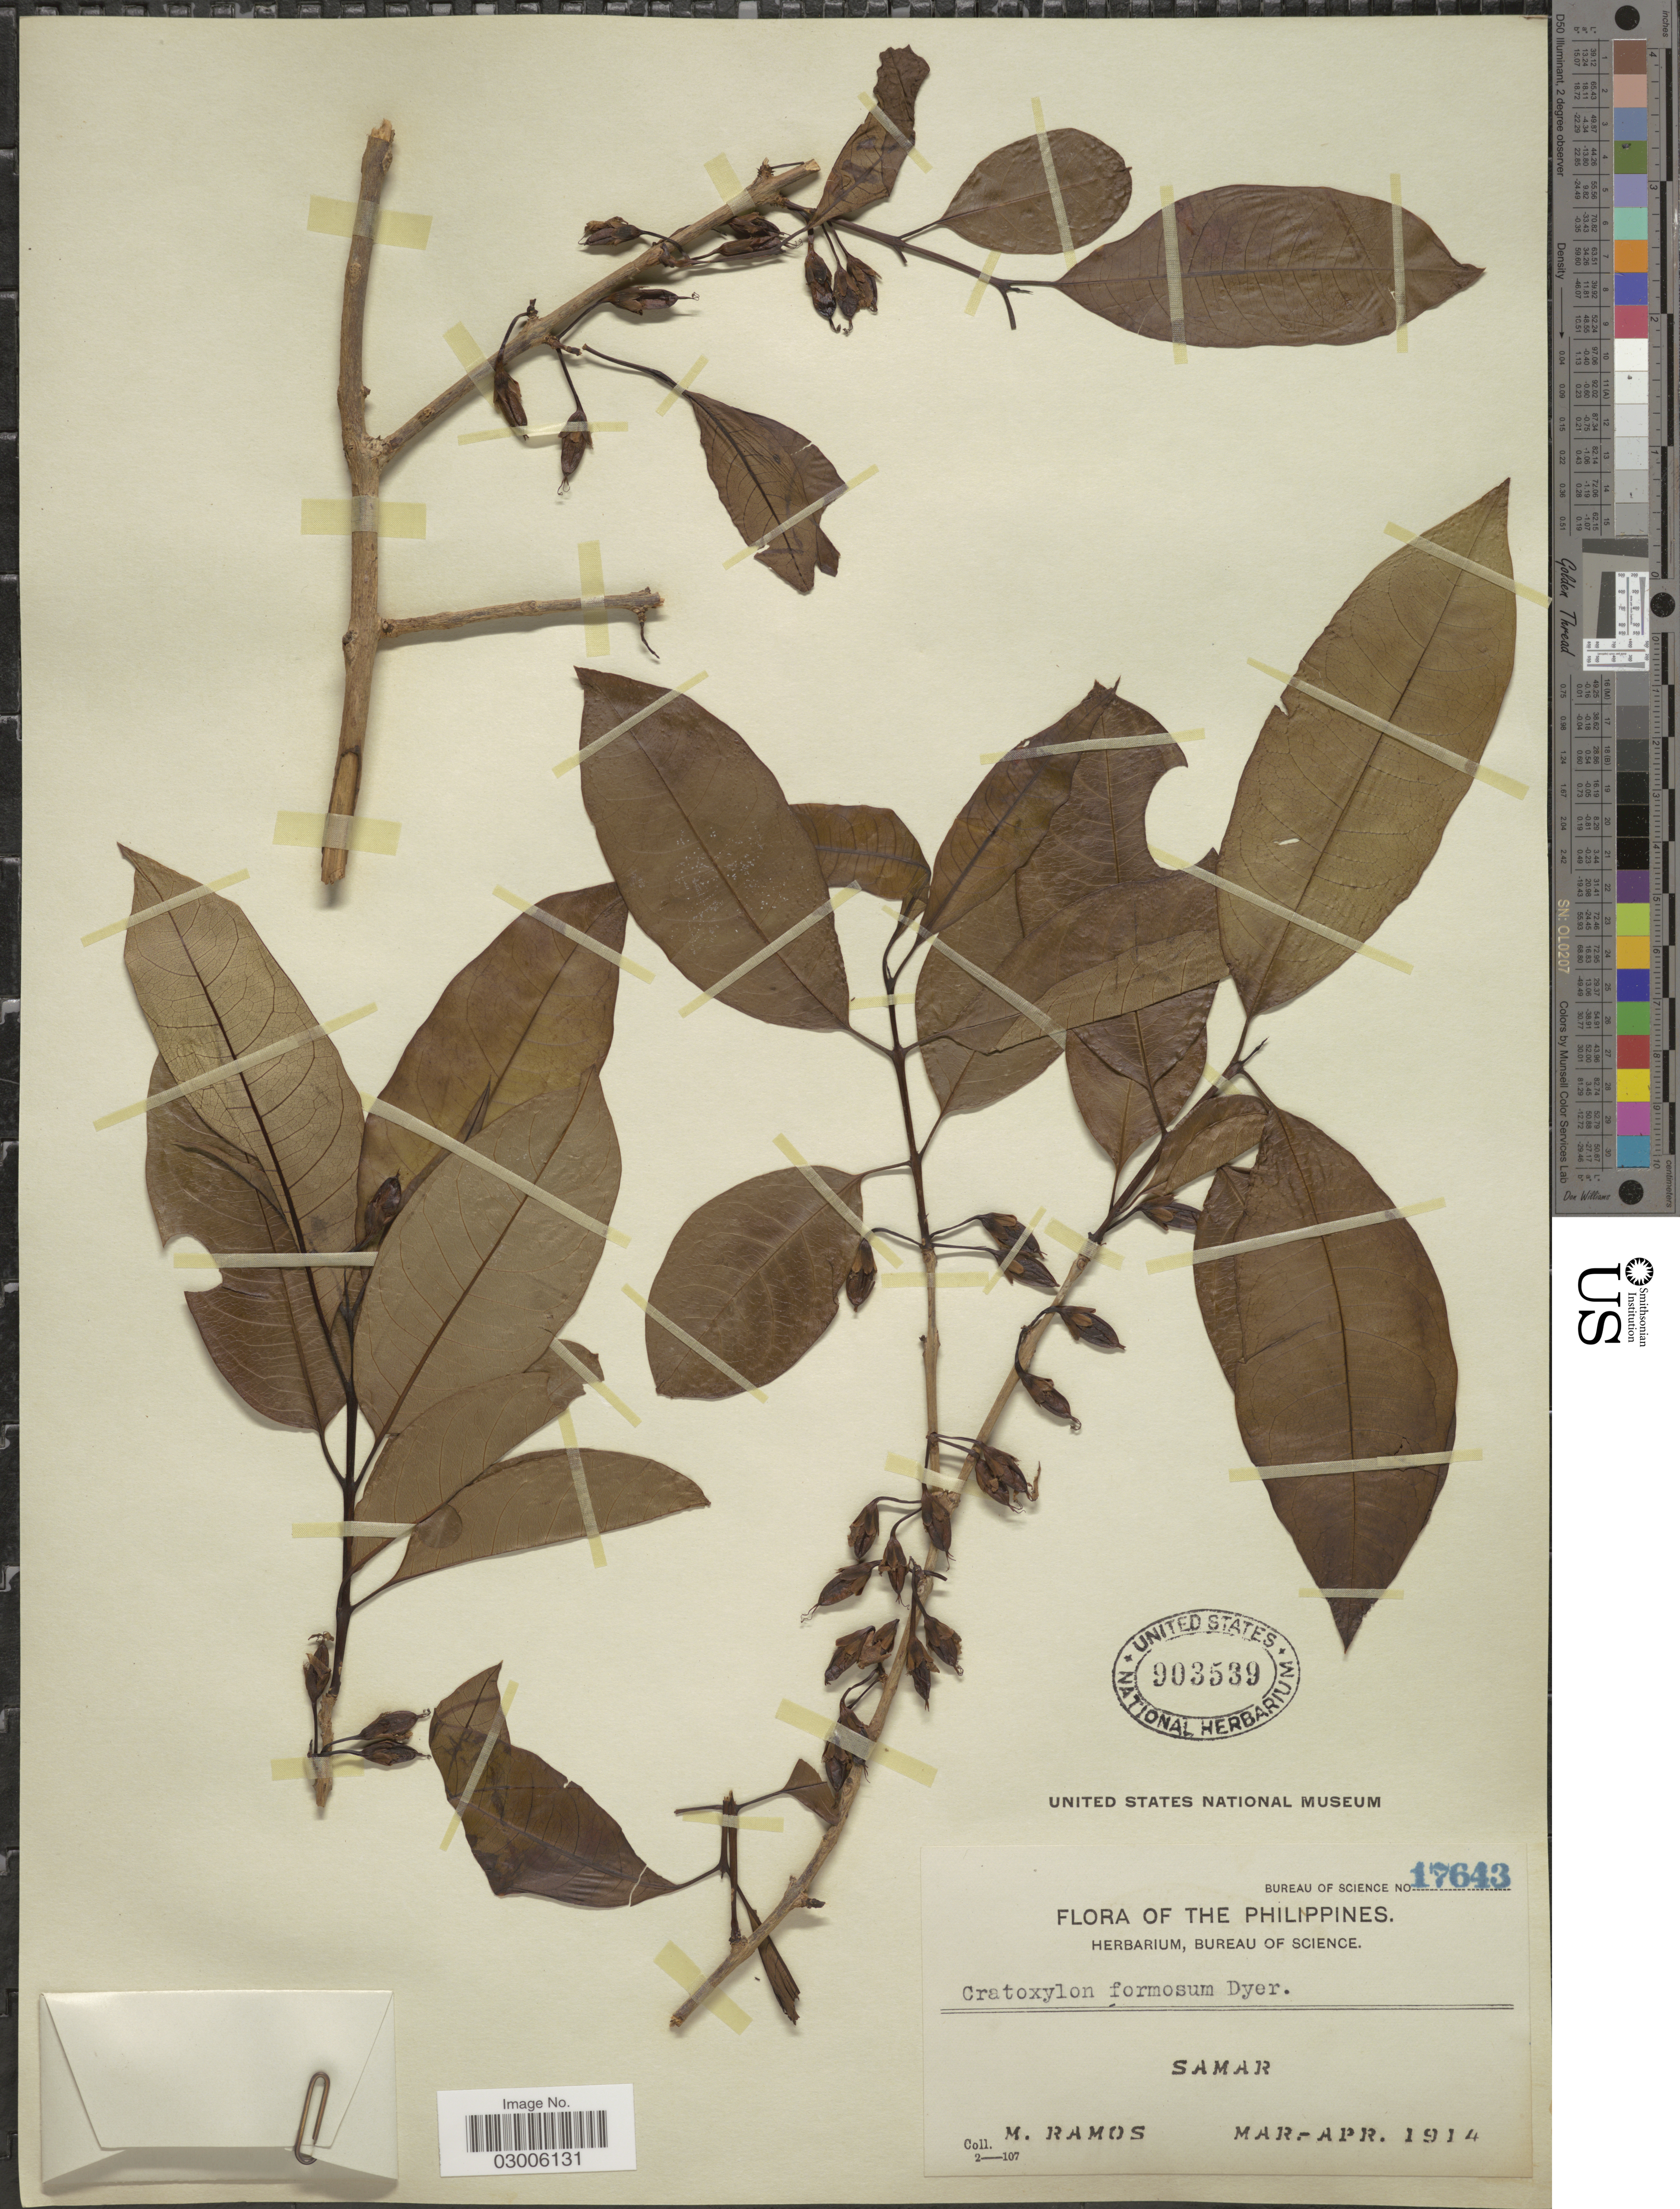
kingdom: Plantae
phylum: Tracheophyta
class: Magnoliopsida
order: Malpighiales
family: Hypericaceae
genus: Cratoxylum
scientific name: Cratoxylum cochinchinense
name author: (Lour.) Blume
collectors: M. Ramos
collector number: Bureau of Science 17643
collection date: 1914-03/1914-04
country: Philippines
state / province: Eastern Visayas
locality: Samar.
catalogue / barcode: US 903539